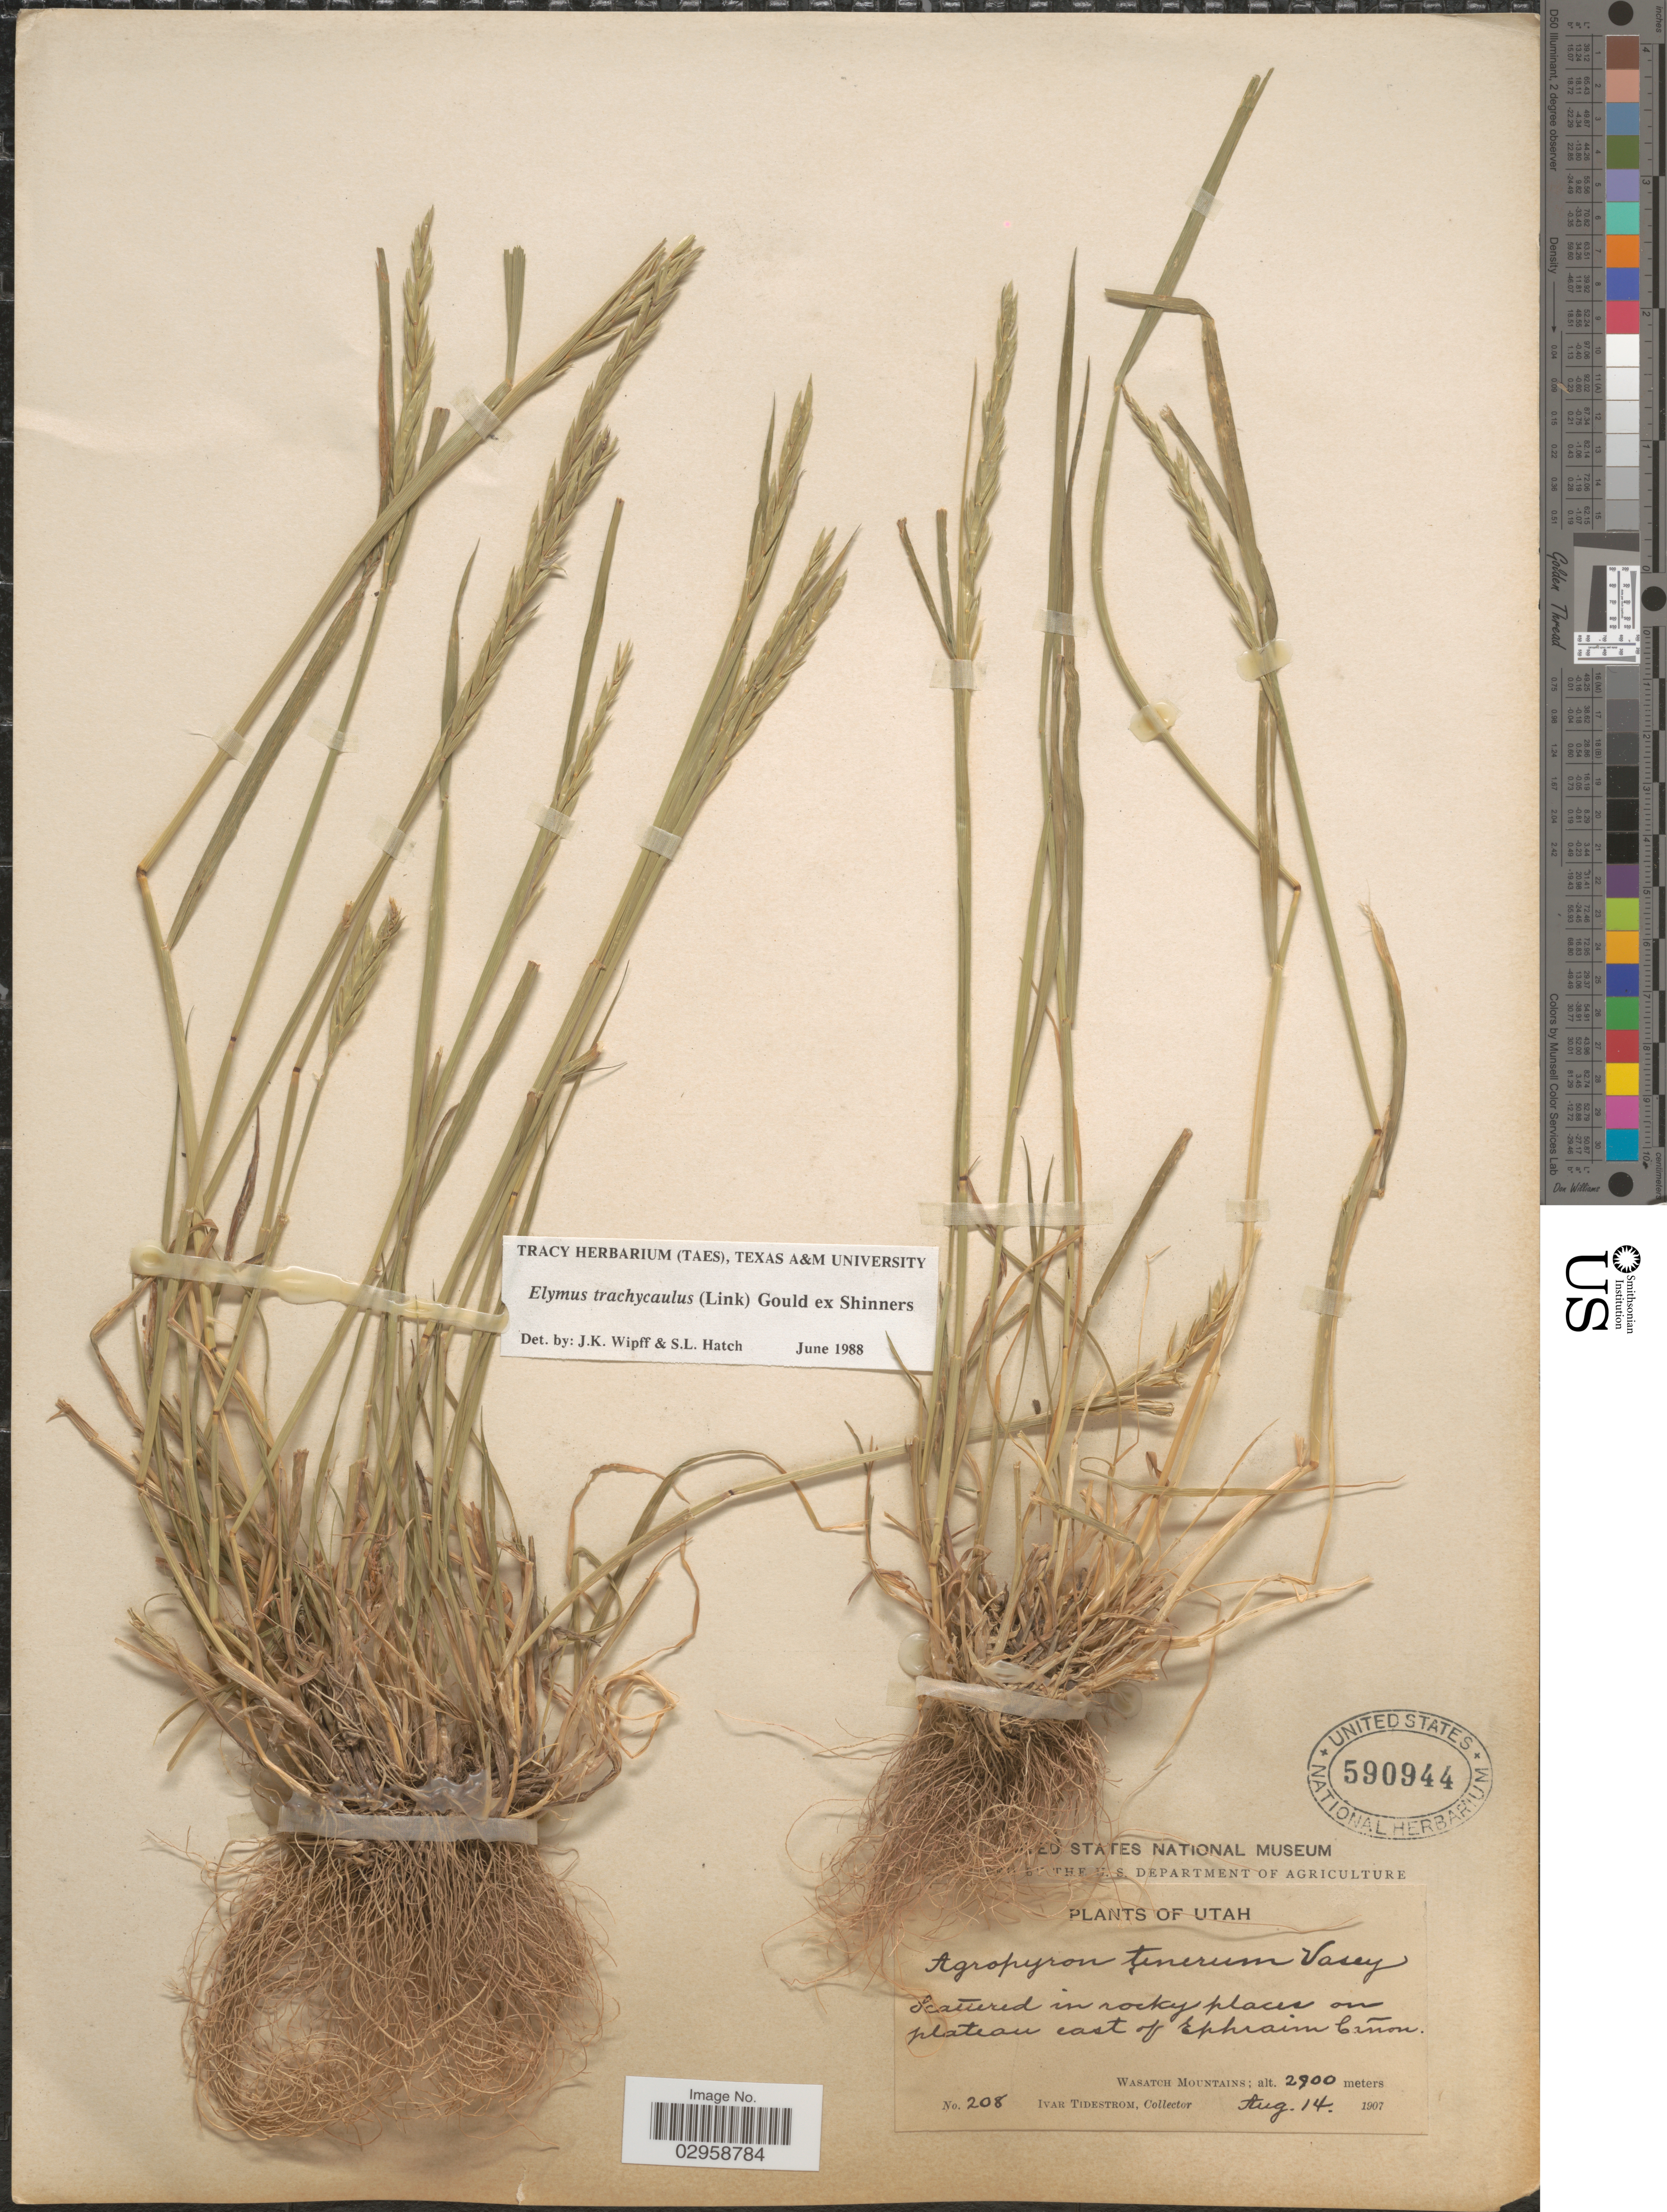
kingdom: Plantae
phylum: Tracheophyta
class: Liliopsida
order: Poales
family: Poaceae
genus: Elymus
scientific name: Elymus trachycaulus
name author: (Link) Gould ex Shinners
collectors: I. F. Tidestrom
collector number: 208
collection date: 1907-08-14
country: United States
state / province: Utah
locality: East of Ephraim Cañon. Wasatch Mountains.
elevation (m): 2900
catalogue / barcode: US 590944